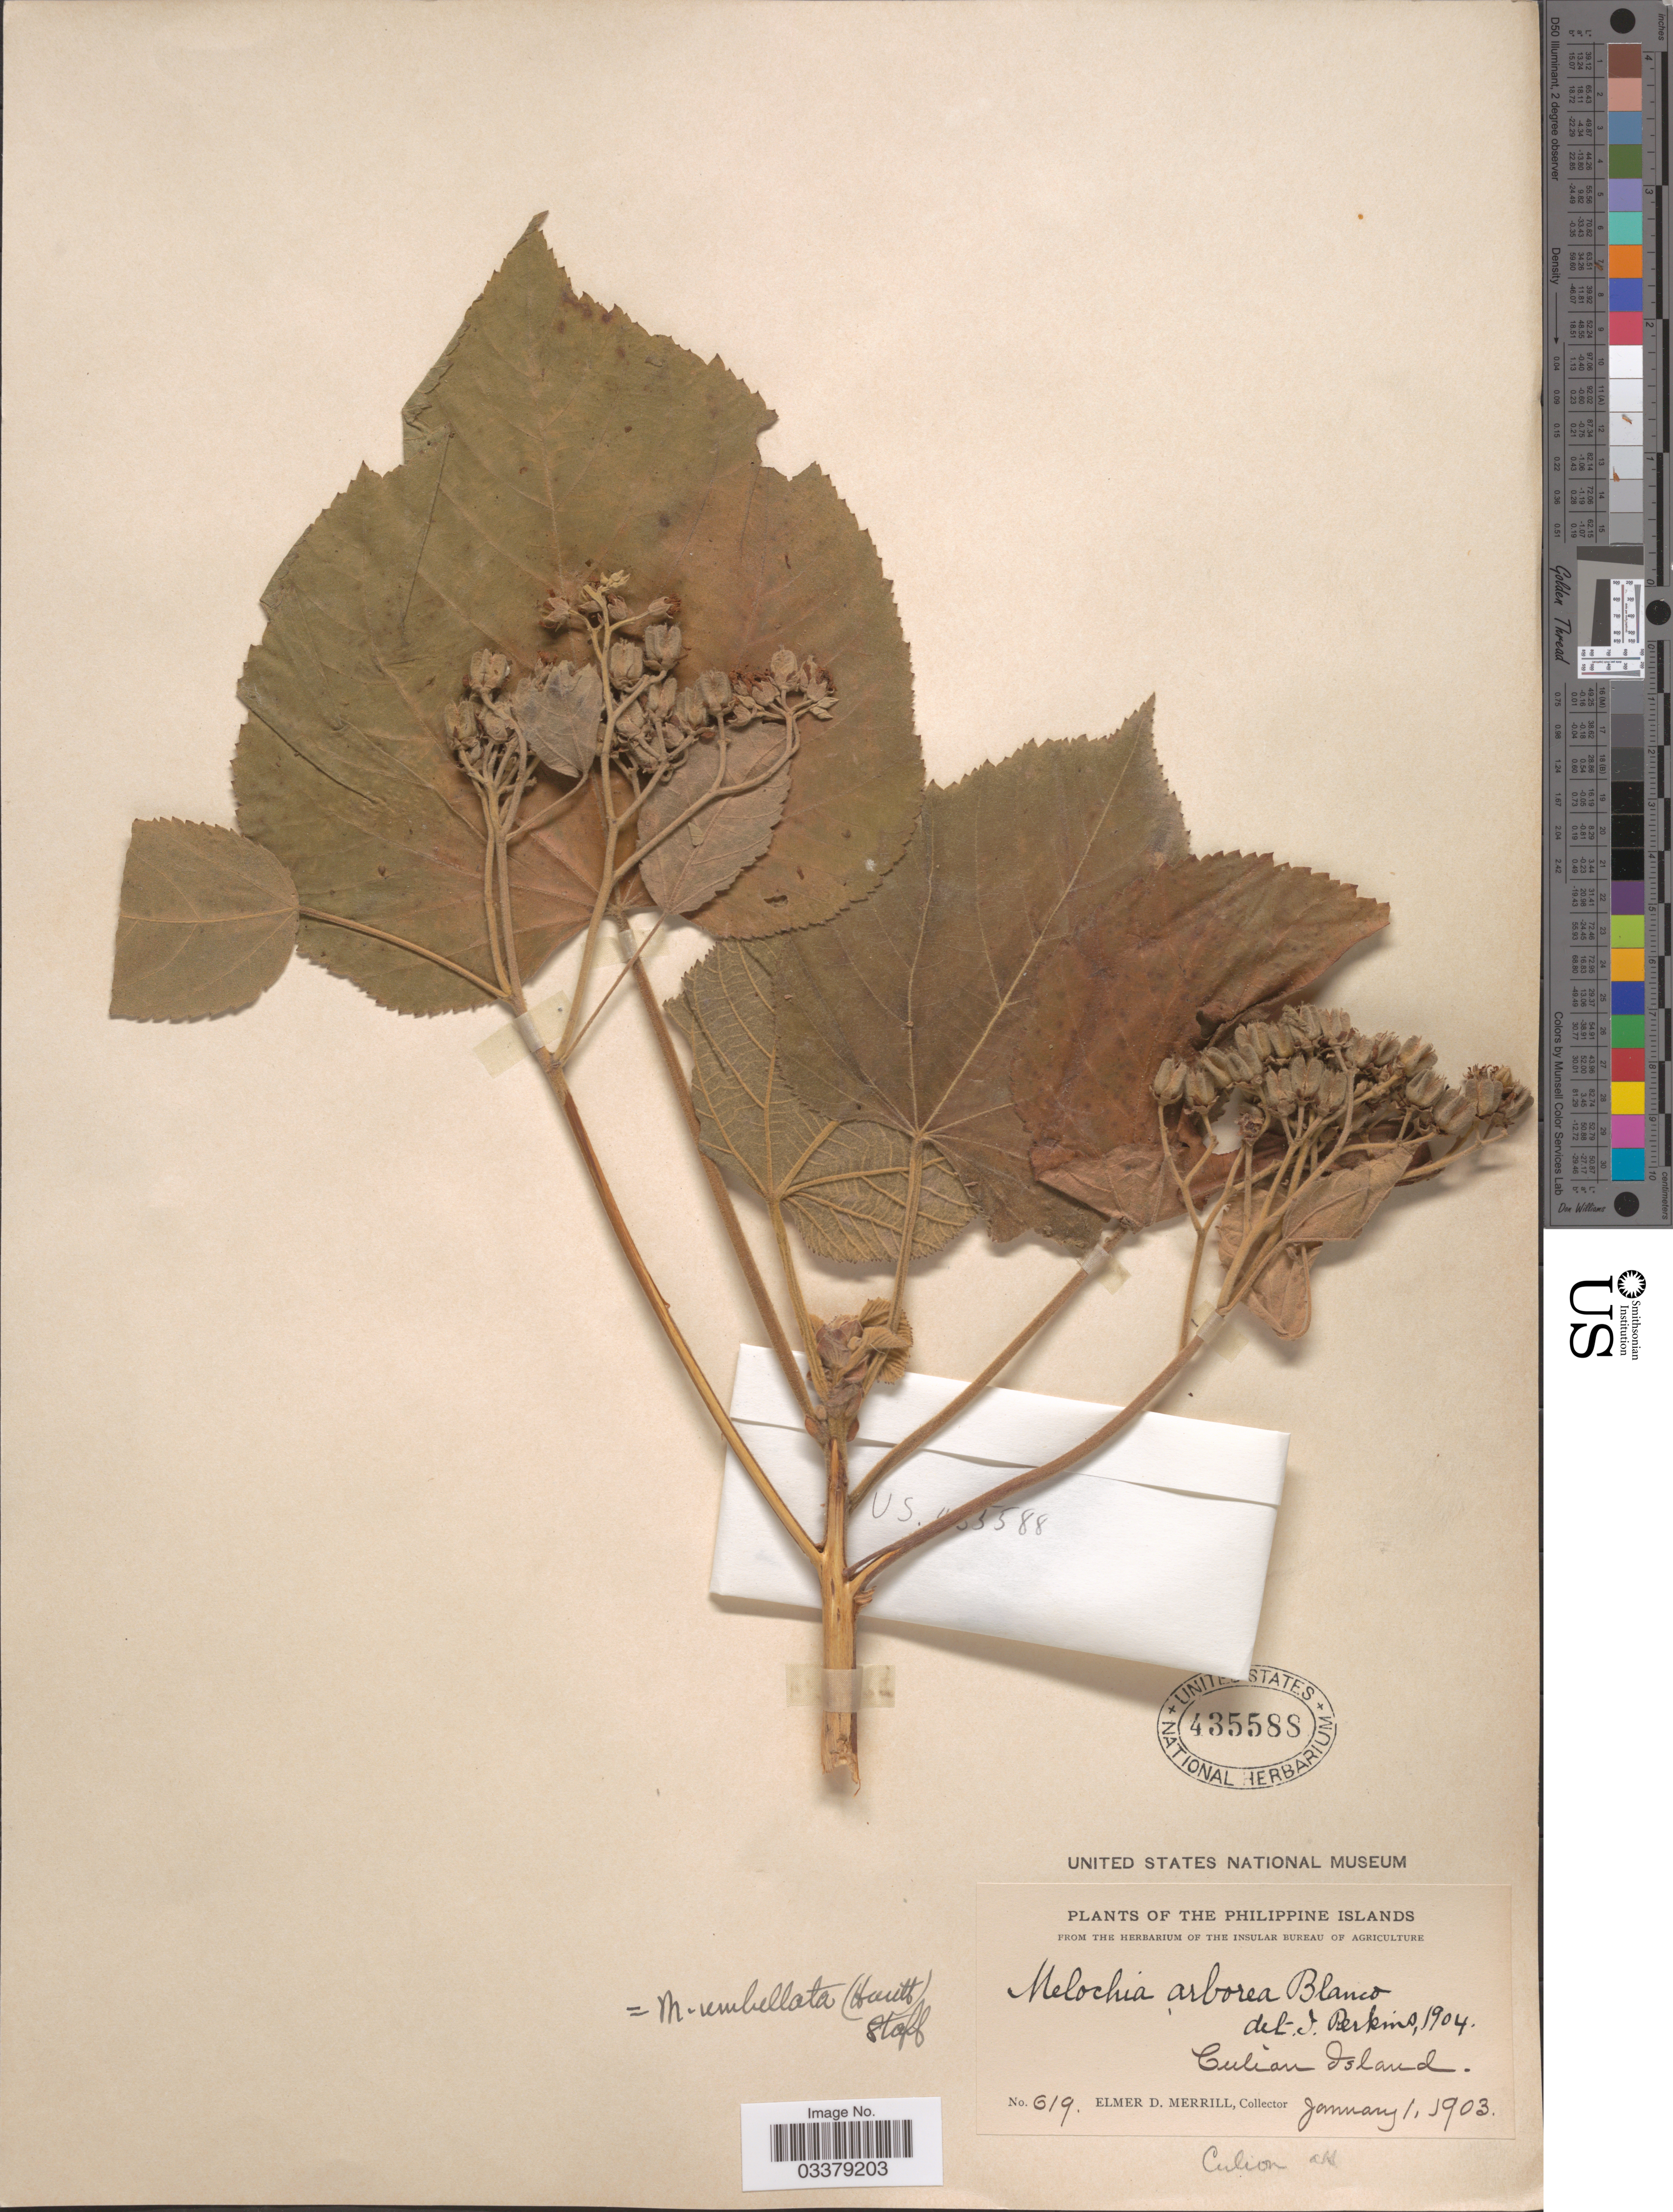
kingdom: Plantae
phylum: Tracheophyta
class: Magnoliopsida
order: Malvales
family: Malvaceae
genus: Melochia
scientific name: Melochia umbellata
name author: Stapf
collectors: E. D. Merrill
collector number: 619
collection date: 1903-01-01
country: Philippines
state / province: Mimaropa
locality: Culion Island.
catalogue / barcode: US 435588